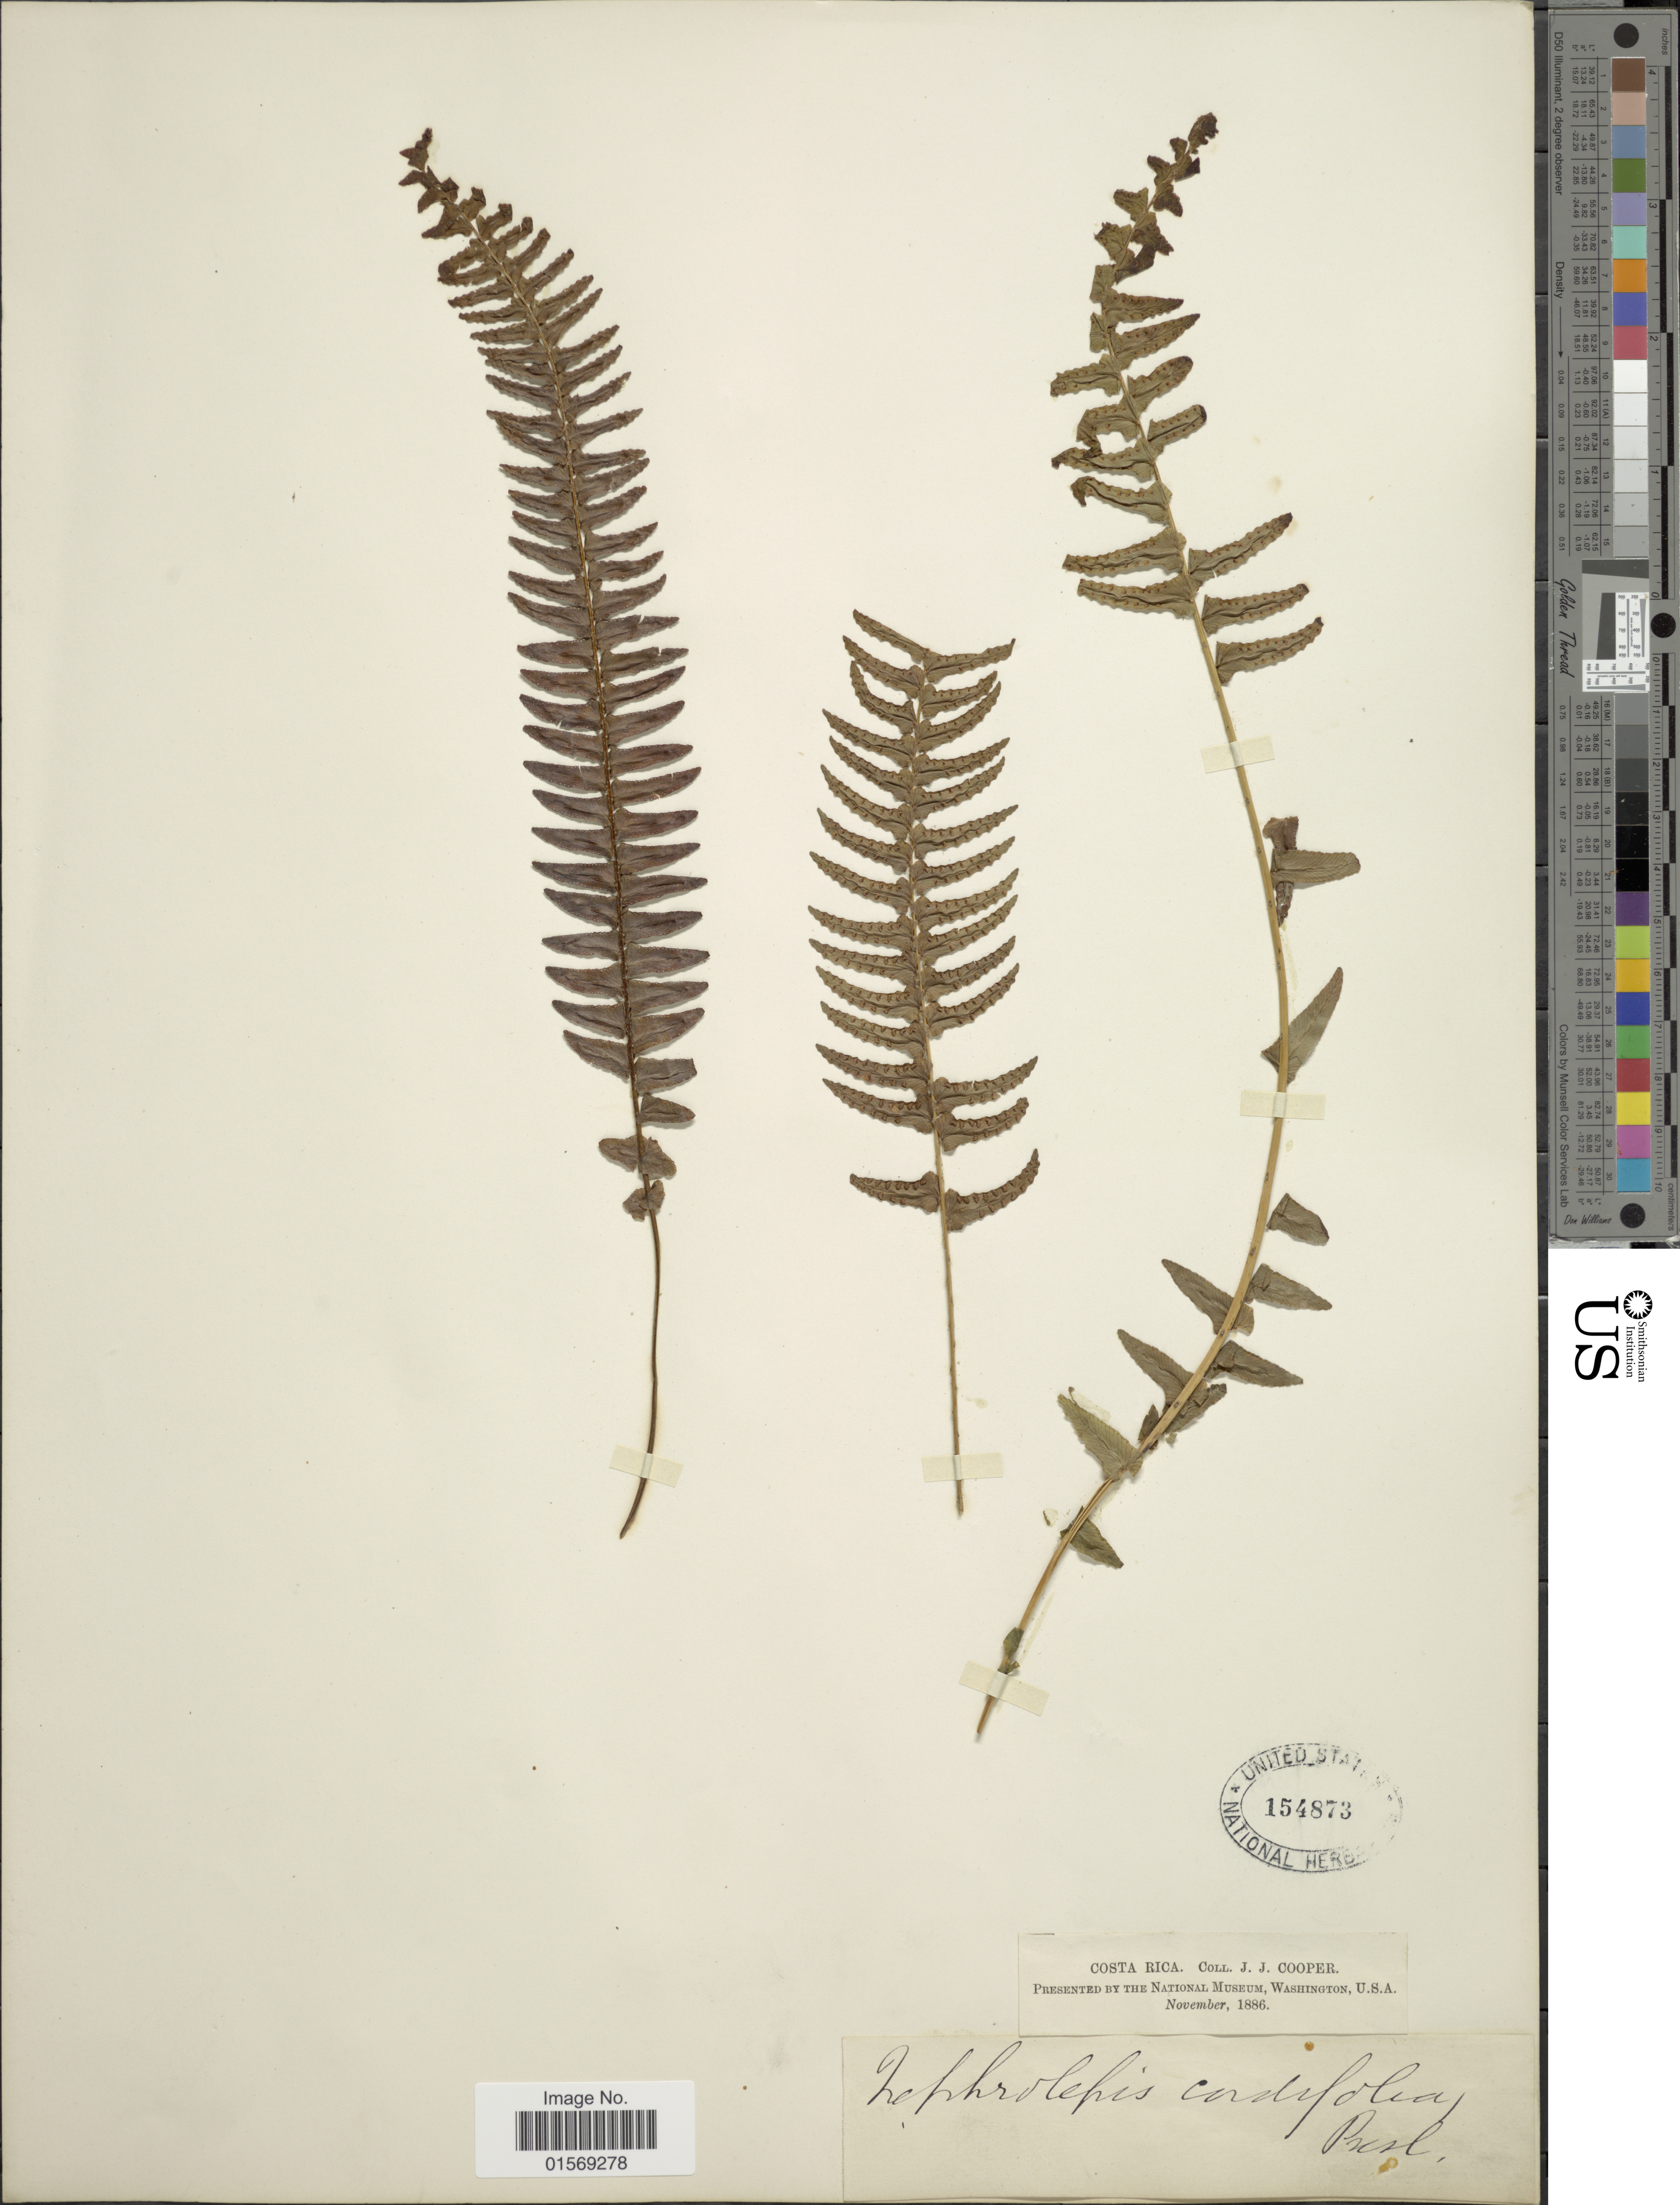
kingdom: Plantae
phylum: Tracheophyta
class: Polypodiopsida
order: Polypodiales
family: Nephrolepidaceae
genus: Nephrolepis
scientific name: Nephrolepis undulata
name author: J. Sm.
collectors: J. J. Cooper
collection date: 1886-11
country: Costa Rica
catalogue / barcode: US 154873